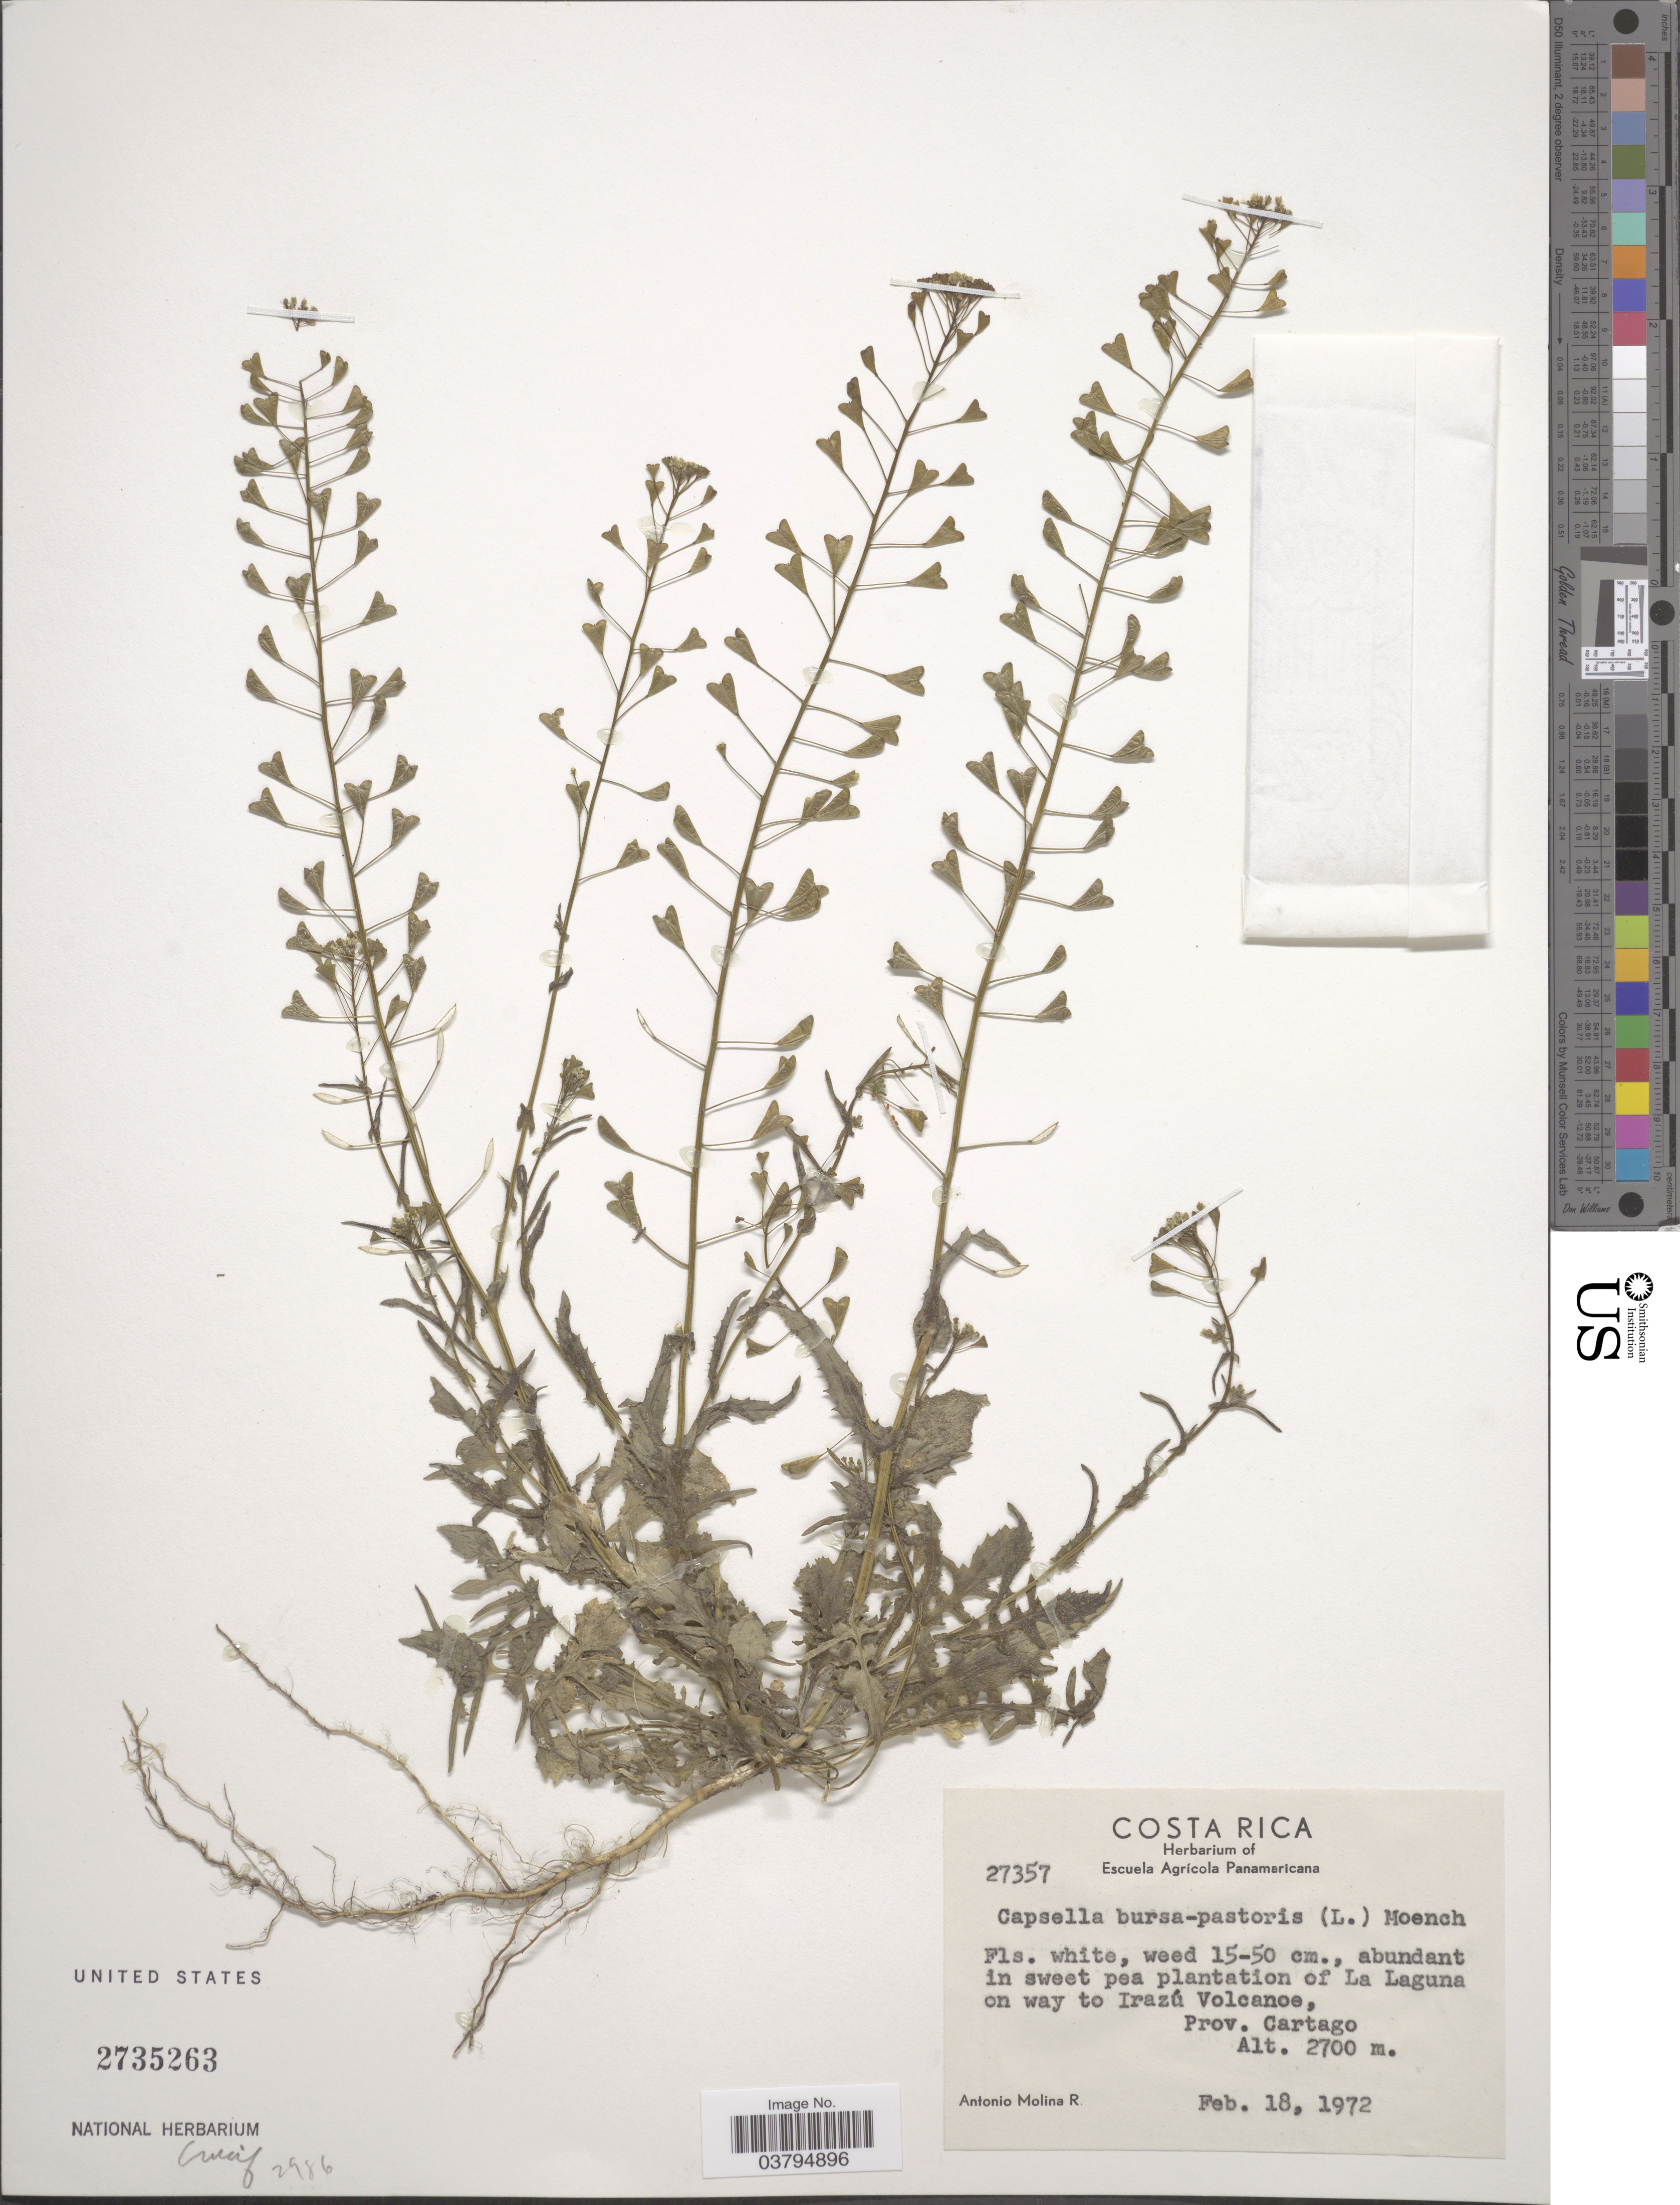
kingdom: Plantae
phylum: Tracheophyta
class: Magnoliopsida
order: Brassicales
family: Brassicaceae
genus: Capsella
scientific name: Capsella bursa-pastoris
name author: (L.) Medik.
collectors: A. Molina R.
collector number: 27357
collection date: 1972-02-18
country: Costa Rica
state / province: Cartago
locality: In sweet pea plantation of La Laguna on way to Irazú Volcanoe.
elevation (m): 2700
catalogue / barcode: US 2735263